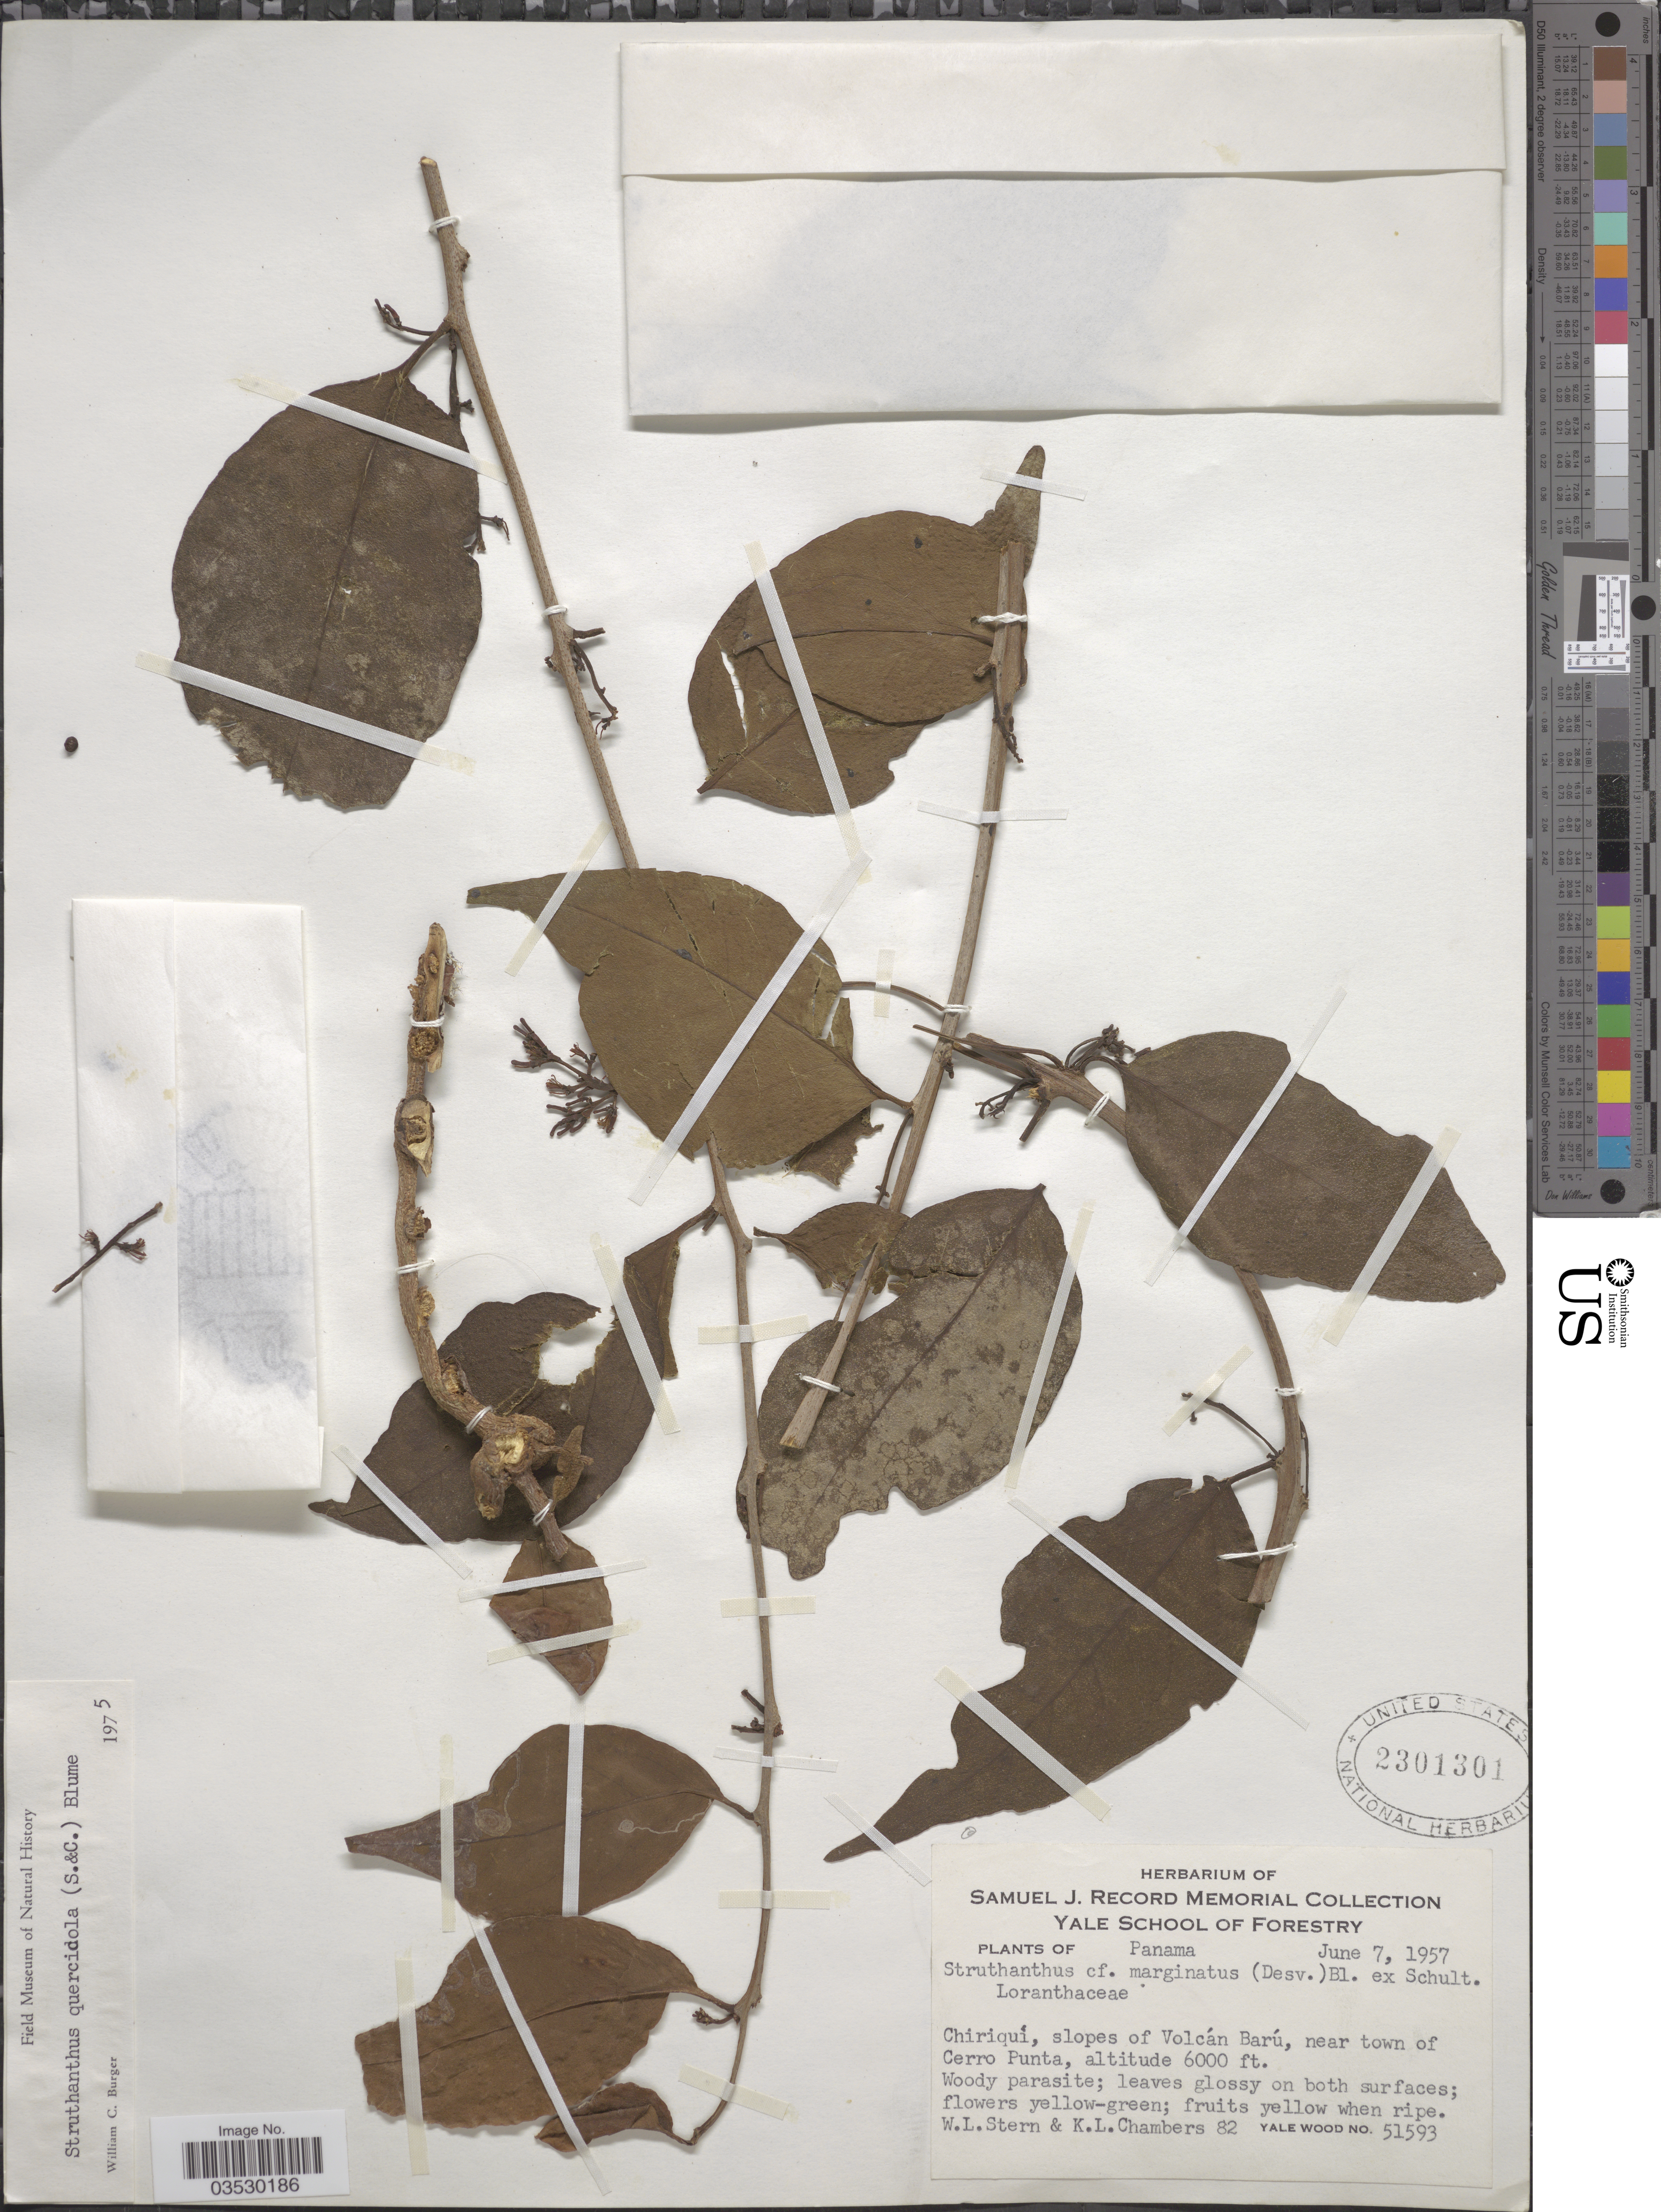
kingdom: Plantae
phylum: Tracheophyta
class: Magnoliopsida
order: Santalales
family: Loranthaceae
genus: Struthanthus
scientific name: Struthanthus quercicola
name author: (Kuijt) Cham. & Schltr.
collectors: W. L. Stern & K. Chambers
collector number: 82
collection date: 1957-06-07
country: Panama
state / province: Chiriqui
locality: Slopes of Volcán Barú, near town of Cerro Punta.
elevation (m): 1829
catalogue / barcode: US 2301301